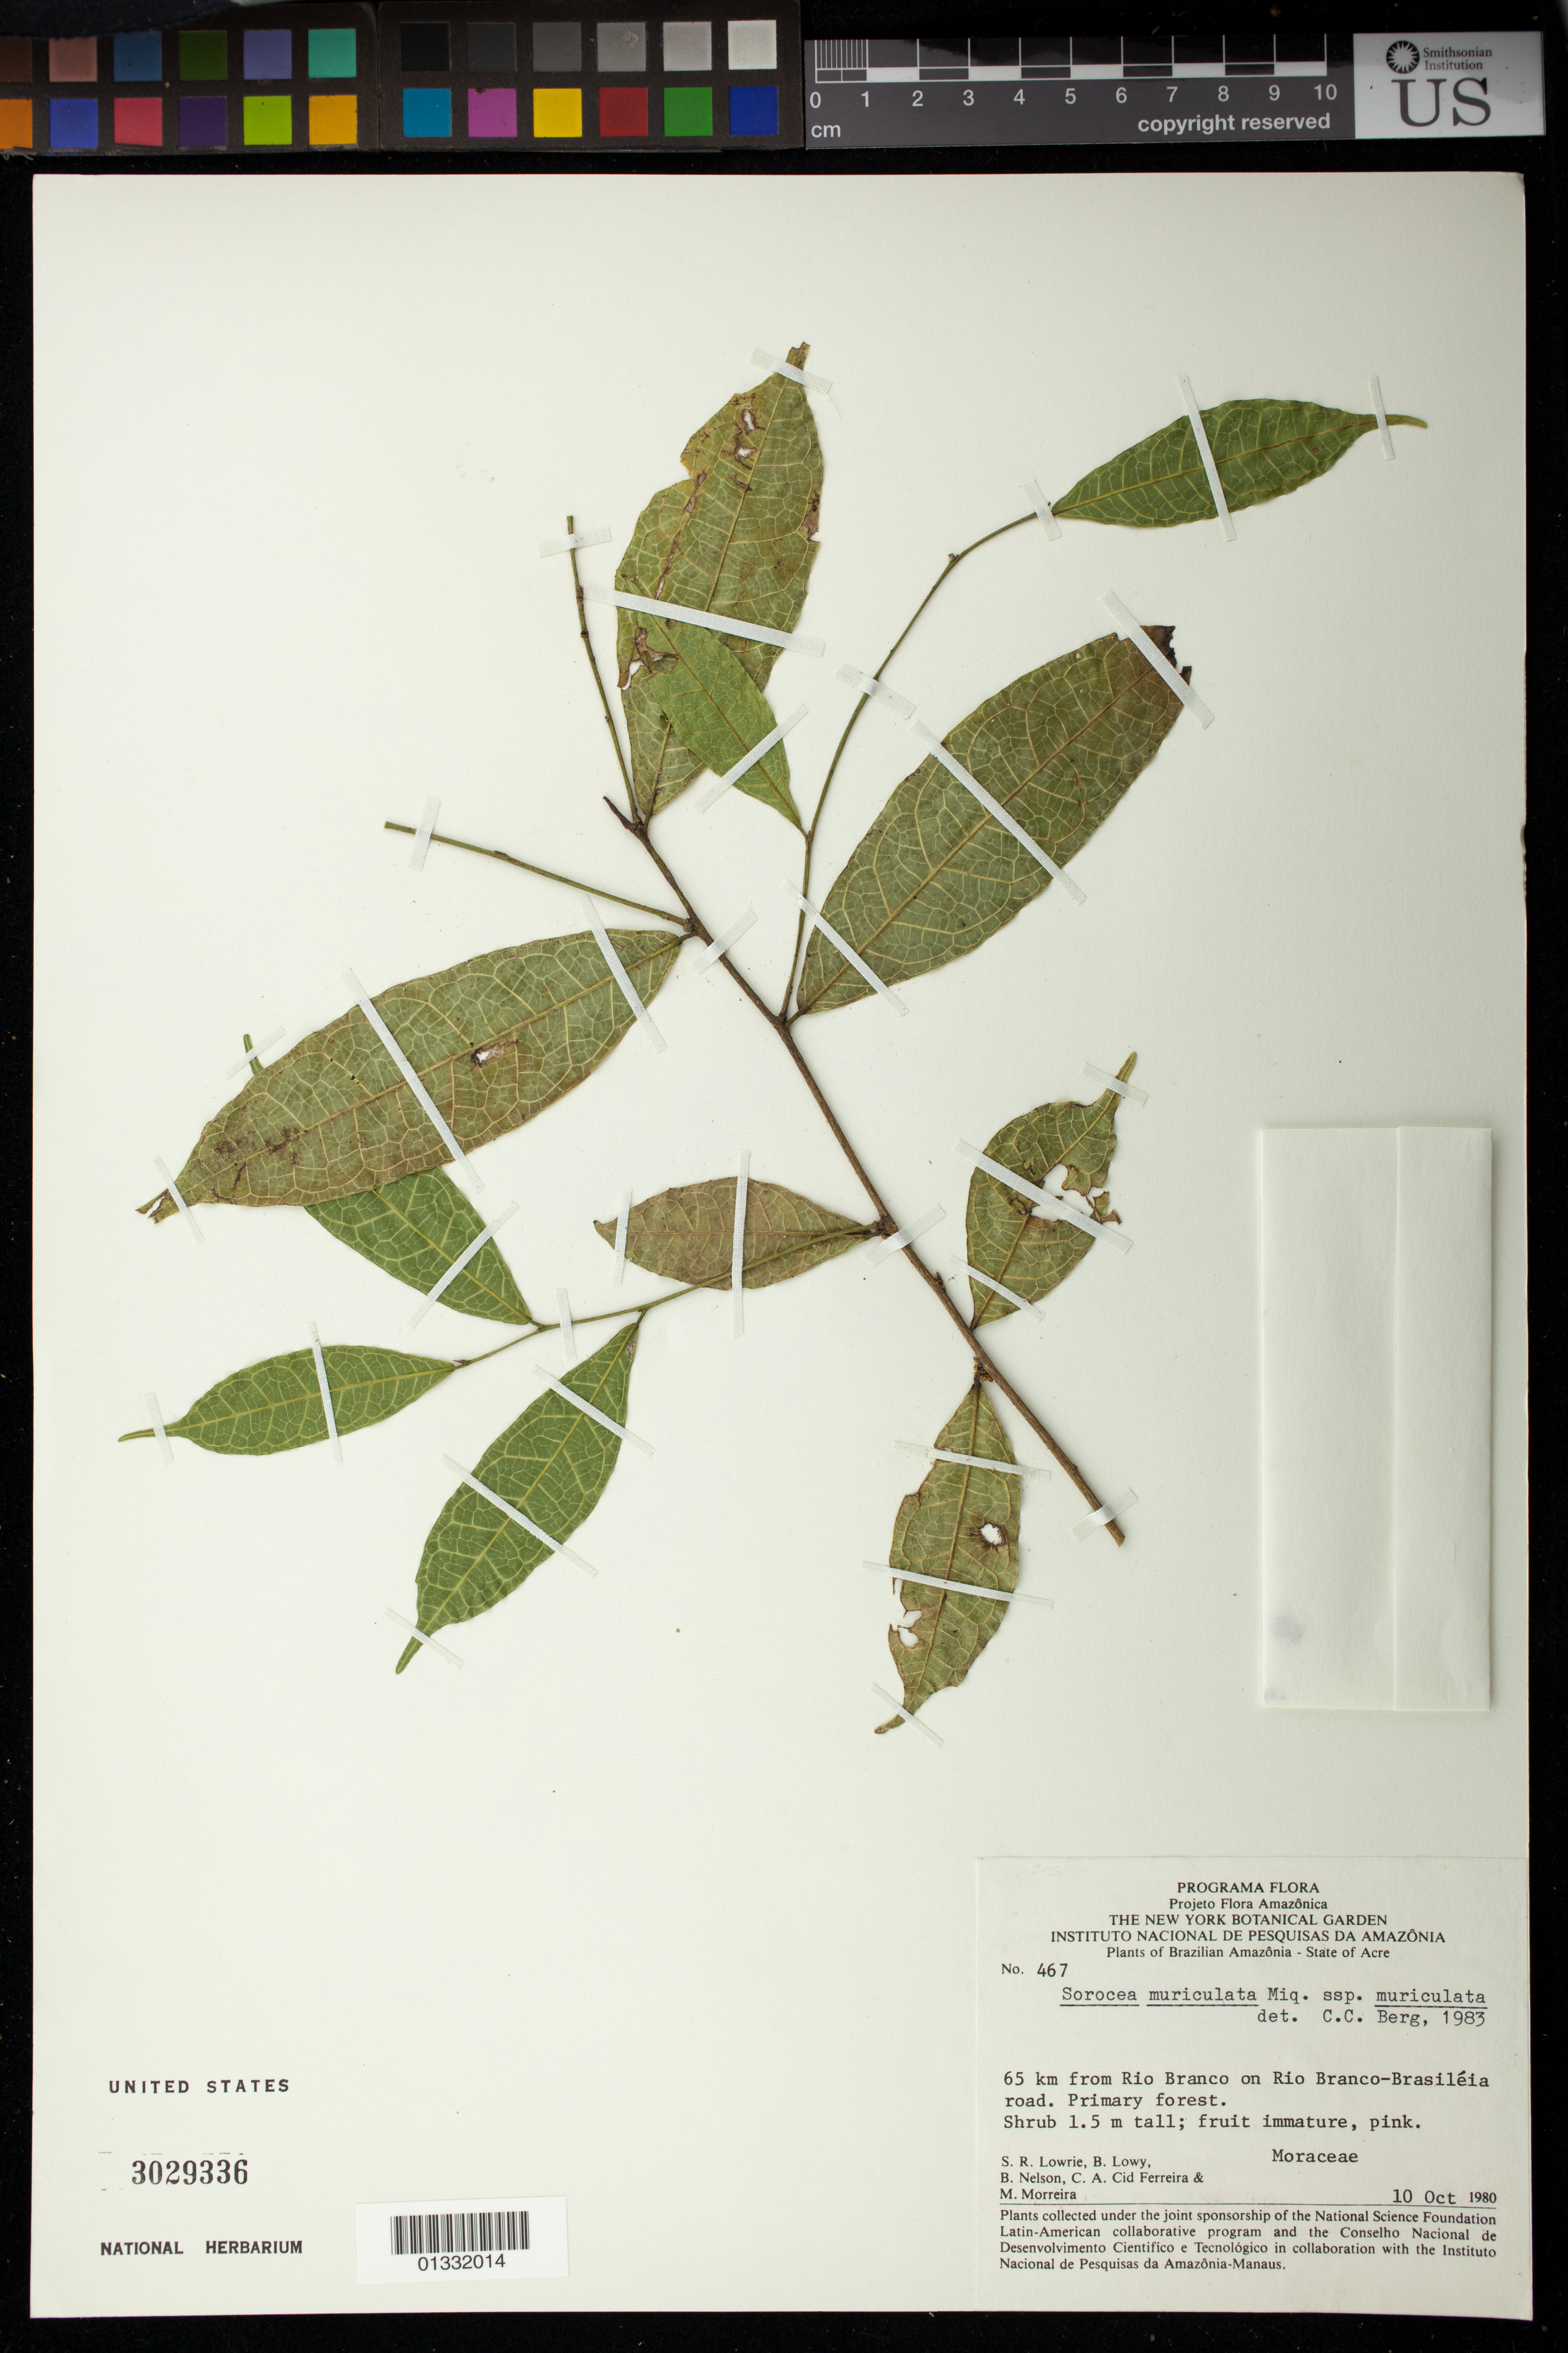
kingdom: Plantae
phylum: Tracheophyta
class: Magnoliopsida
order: Rosales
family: Moraceae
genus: Sorocea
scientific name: Sorocea muriculata subsp. muriculata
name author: Miq.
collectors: S. Lowrie, B. Lowy, B. Nelson, C. A. Cid Ferreira & M. Moreira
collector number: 467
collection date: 1980-10-10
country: Brazil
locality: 65 km from Rio Branco on Rio Branco-Brasiléia road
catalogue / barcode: US 3029336